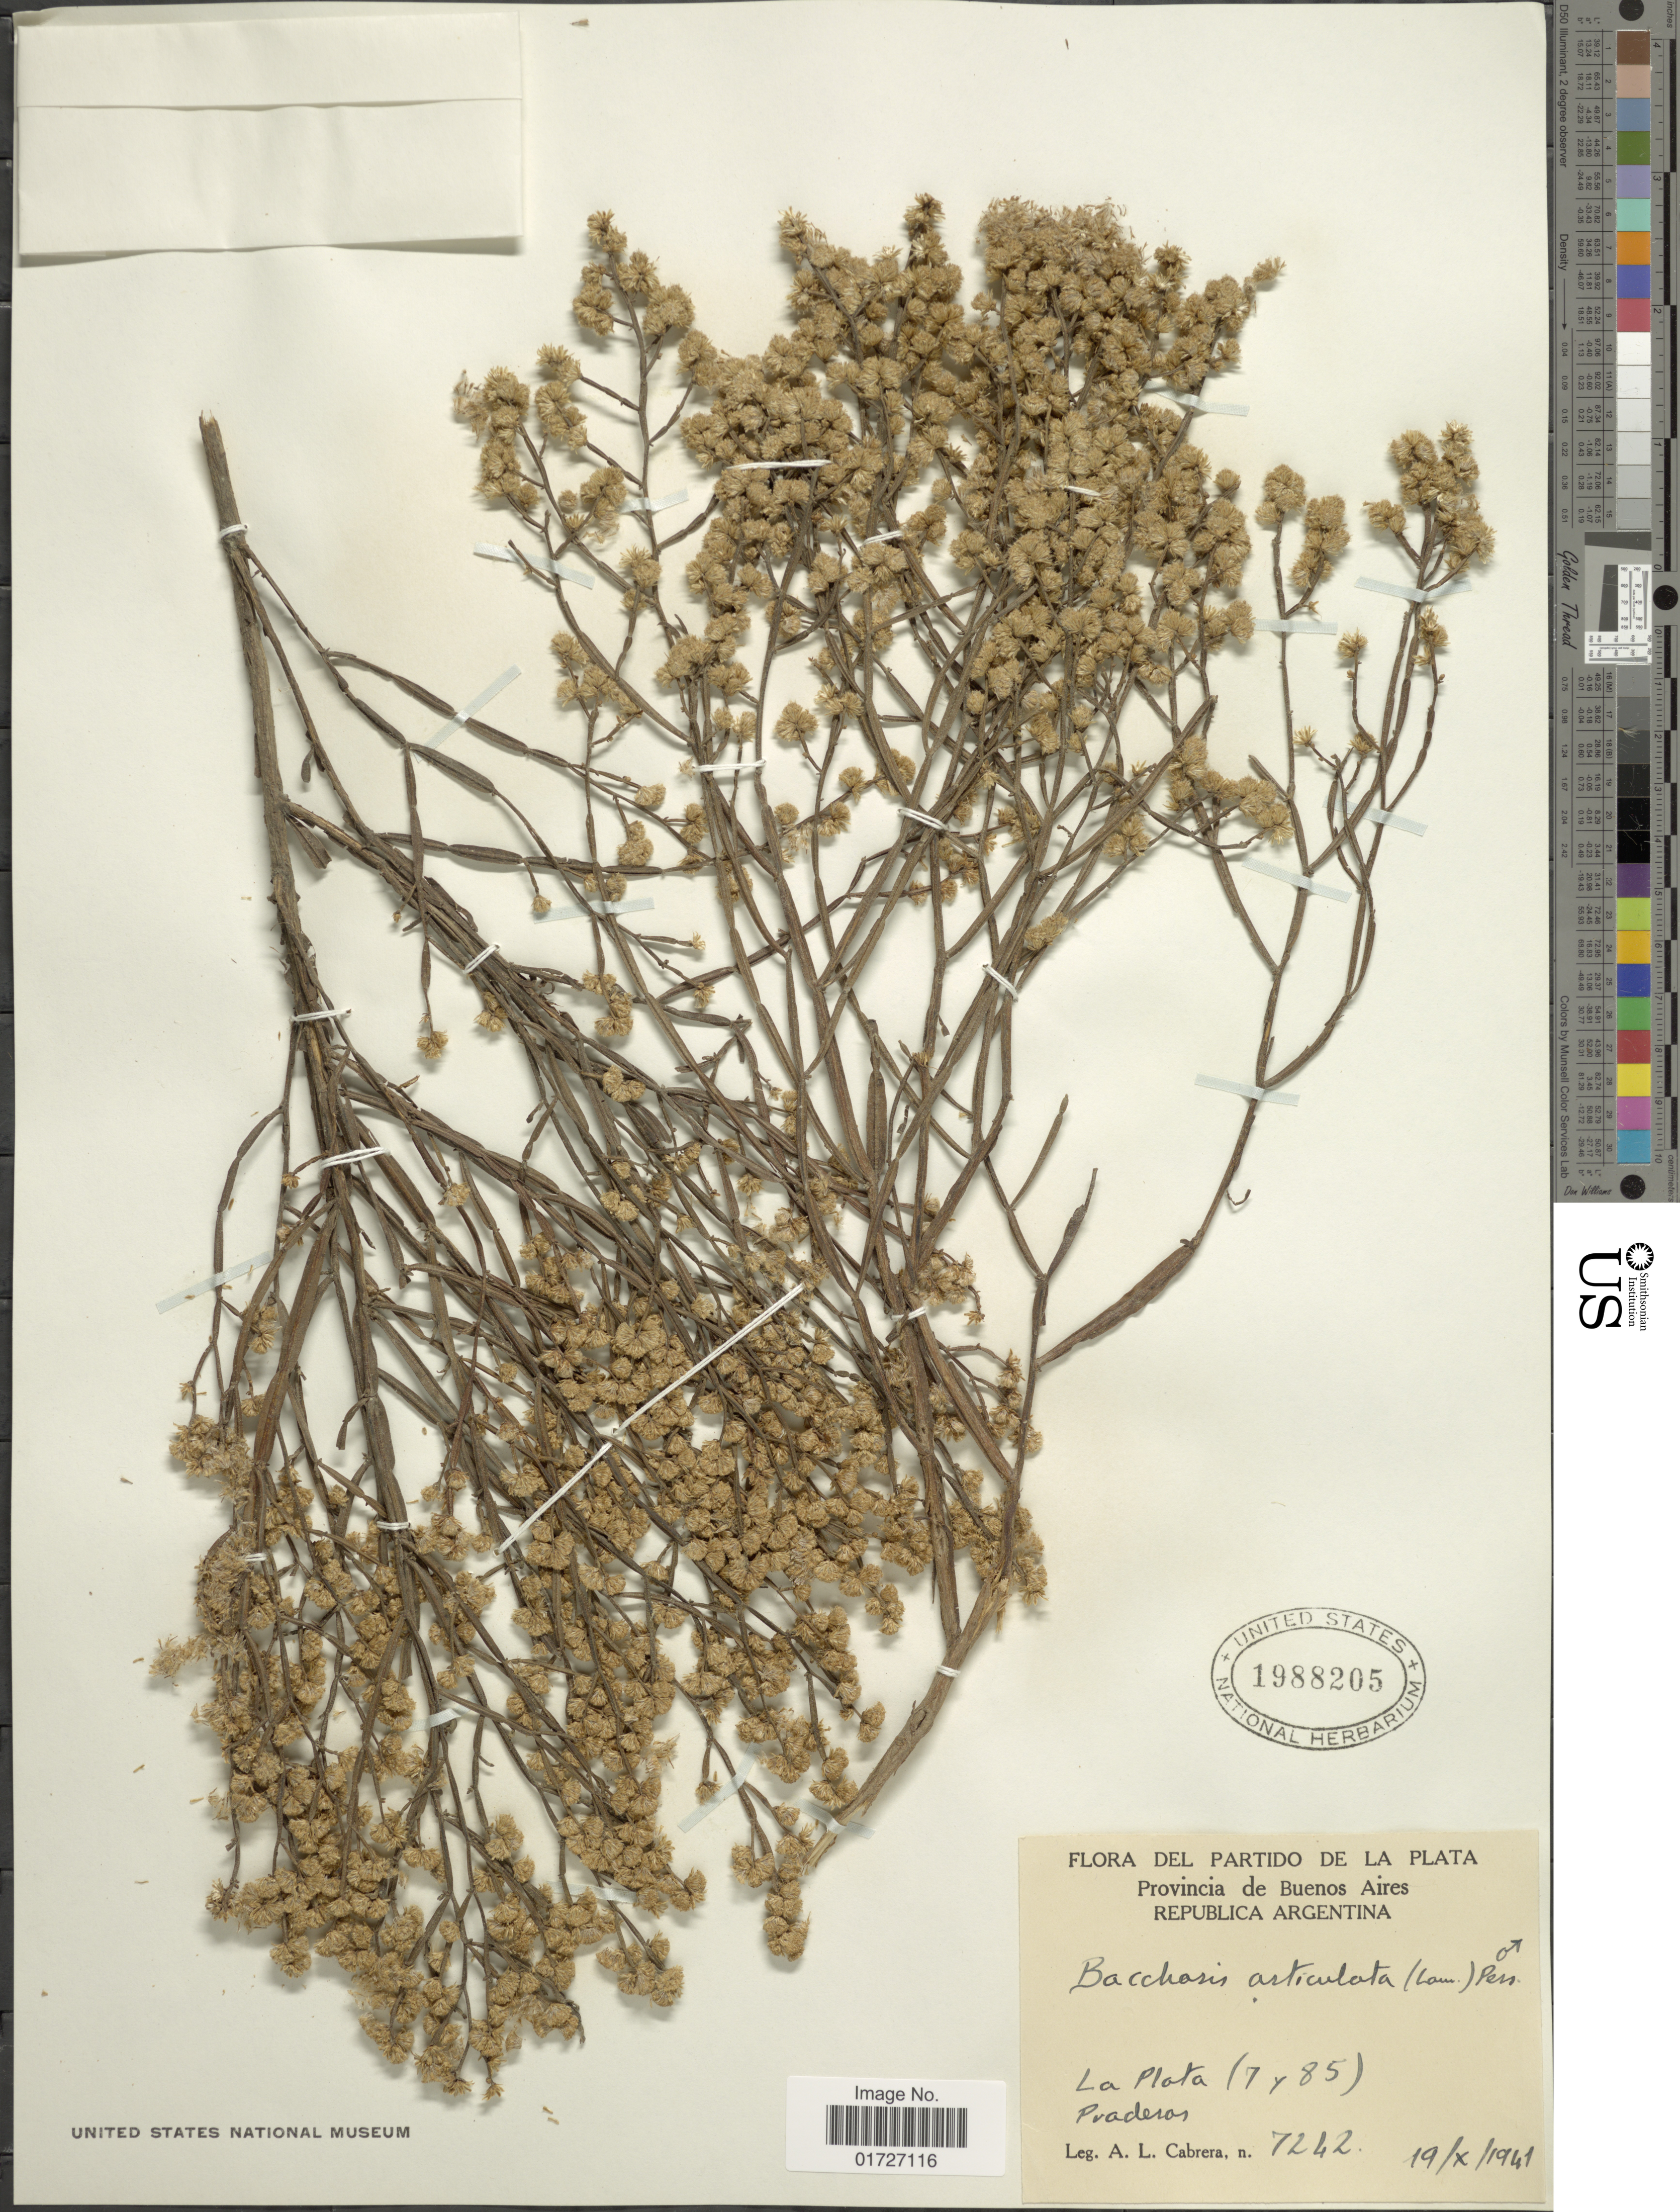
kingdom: Plantae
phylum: Tracheophyta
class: Magnoliopsida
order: Asterales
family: Asteraceae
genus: Baccharis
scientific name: Baccharis articulata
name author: (Lam.) Pers.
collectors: A. L. Cabrera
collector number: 7242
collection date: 1941-10-19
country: Argentina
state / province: Buenos Aires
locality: Republica Argentina, La Plata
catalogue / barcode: US 1988205